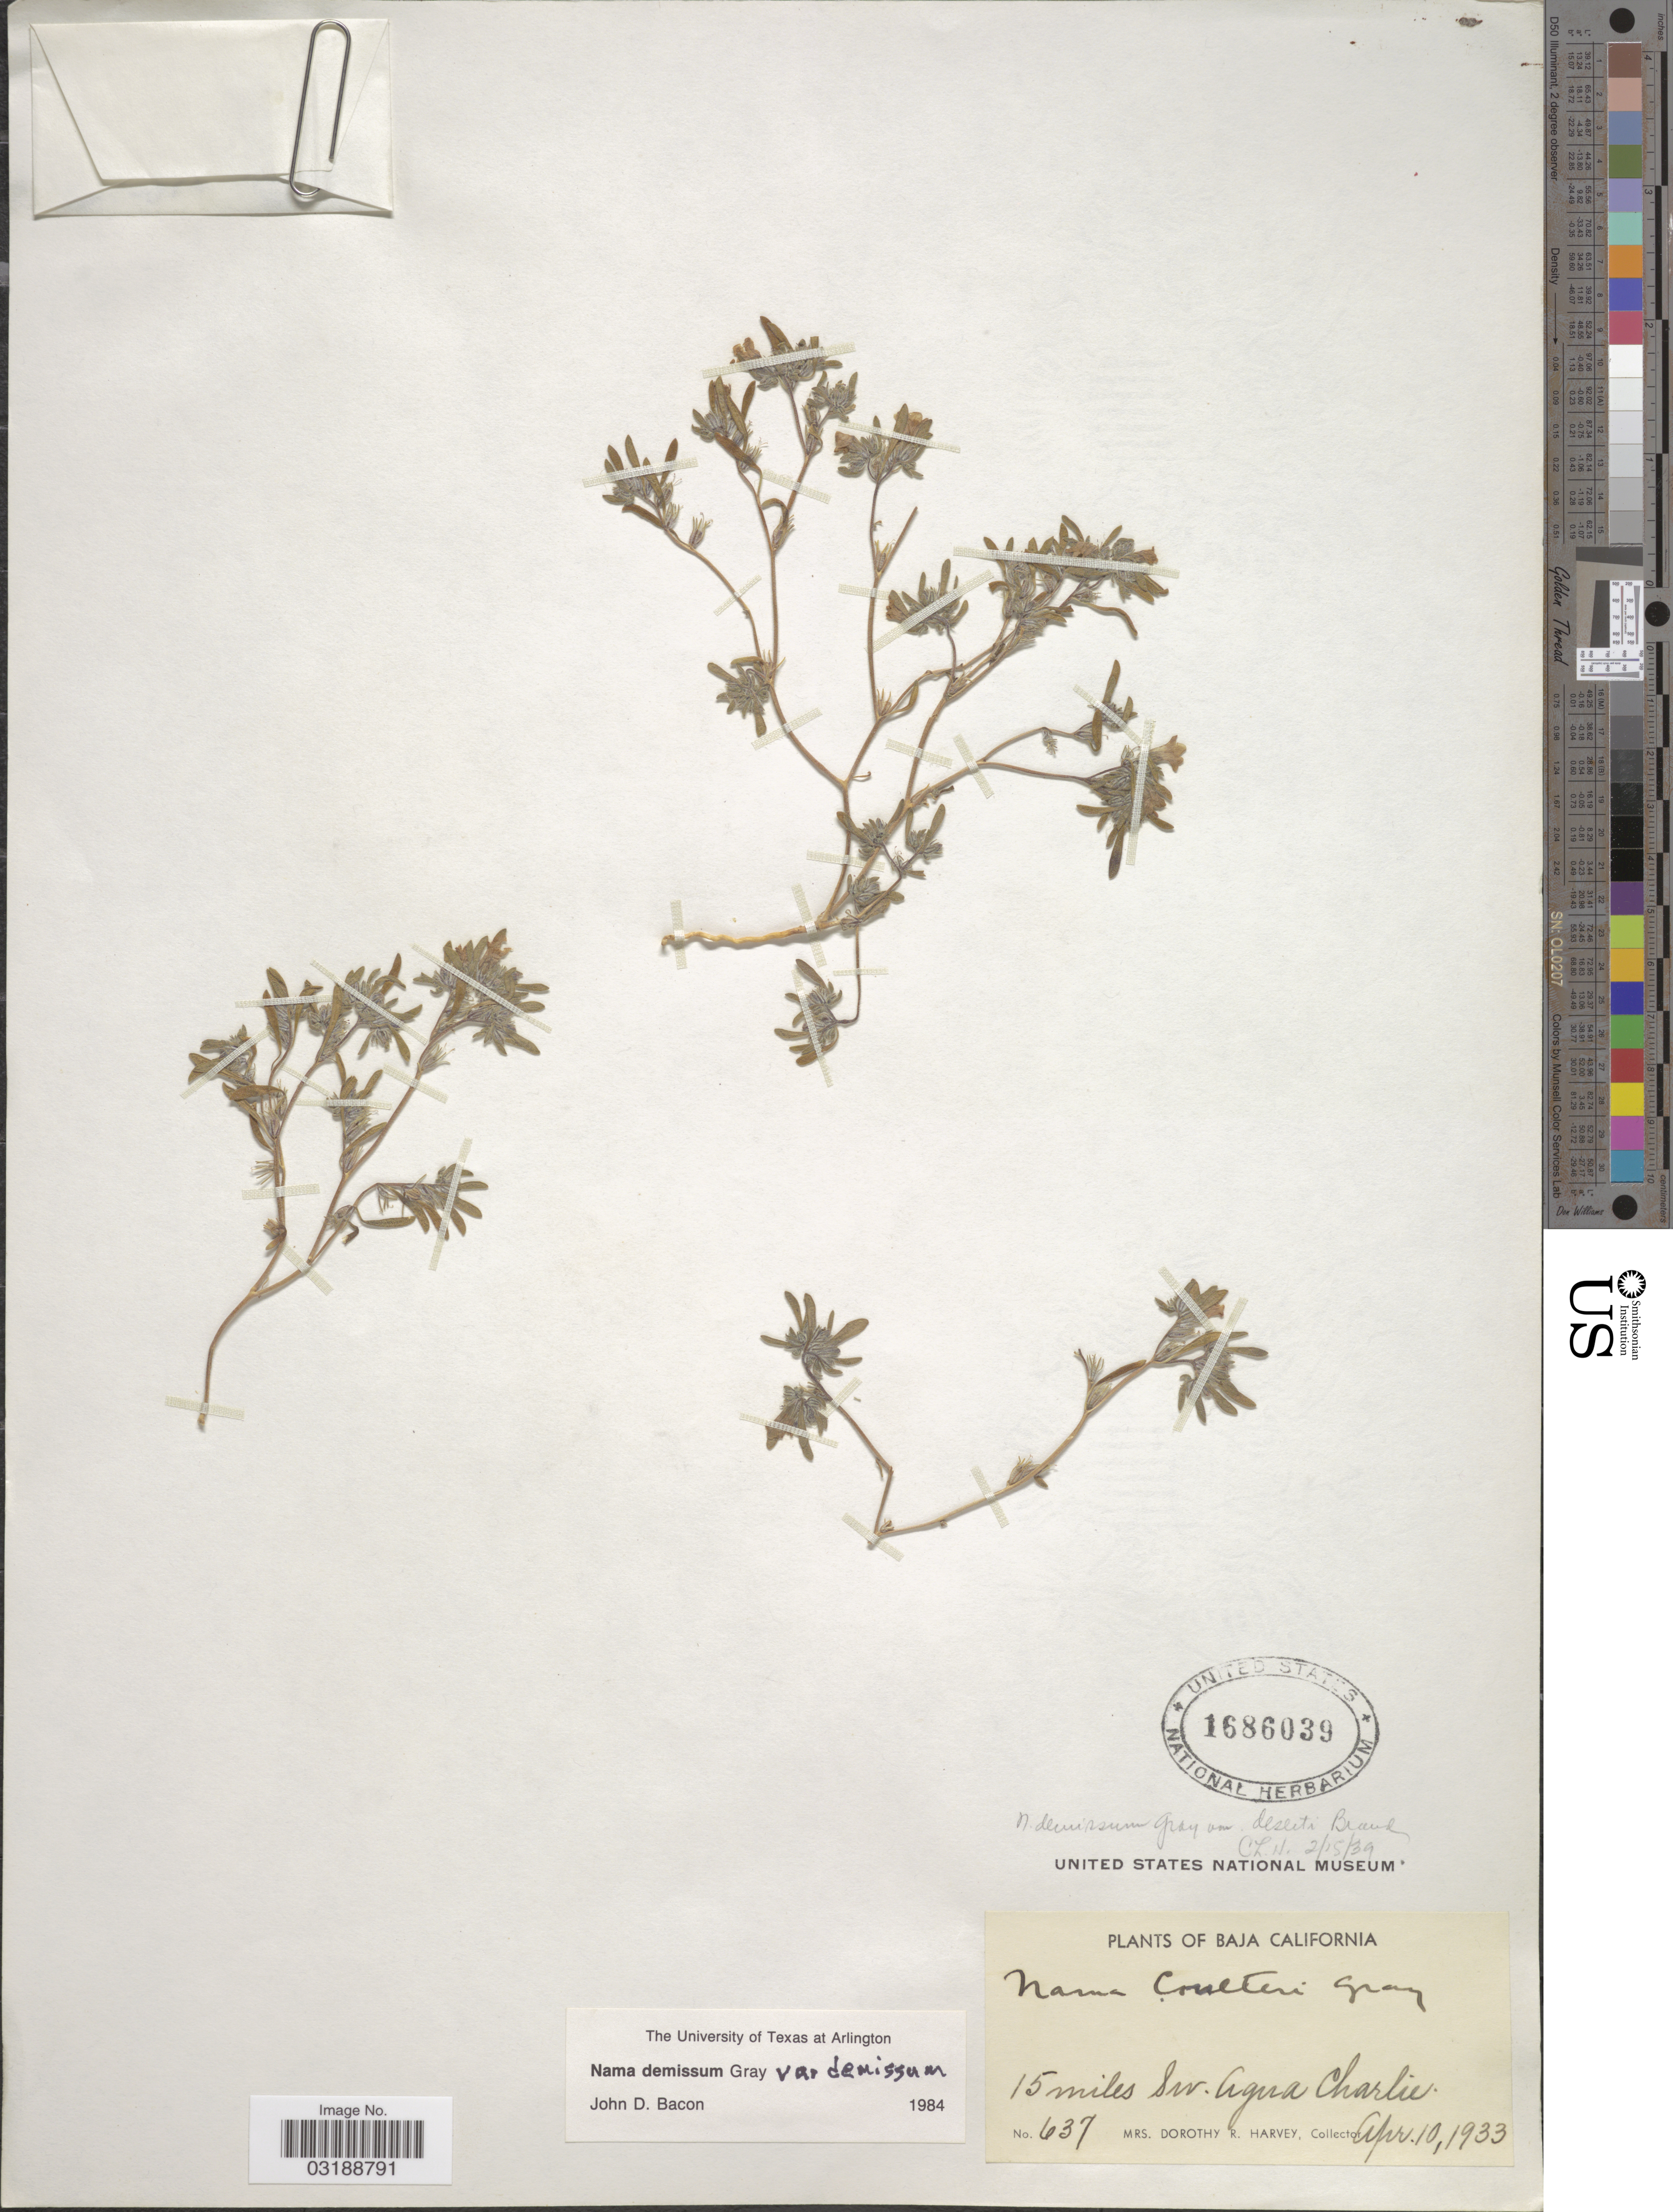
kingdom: Plantae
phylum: Tracheophyta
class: Magnoliopsida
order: Boraginales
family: Namaceae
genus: Nama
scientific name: Nama demissa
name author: A. Gray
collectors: Harvey, Mrs. D. R.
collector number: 637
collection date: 1933-04-10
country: Mexico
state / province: Baja California Norte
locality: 15 miles SW. Agua Charlie.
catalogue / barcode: US 1686039